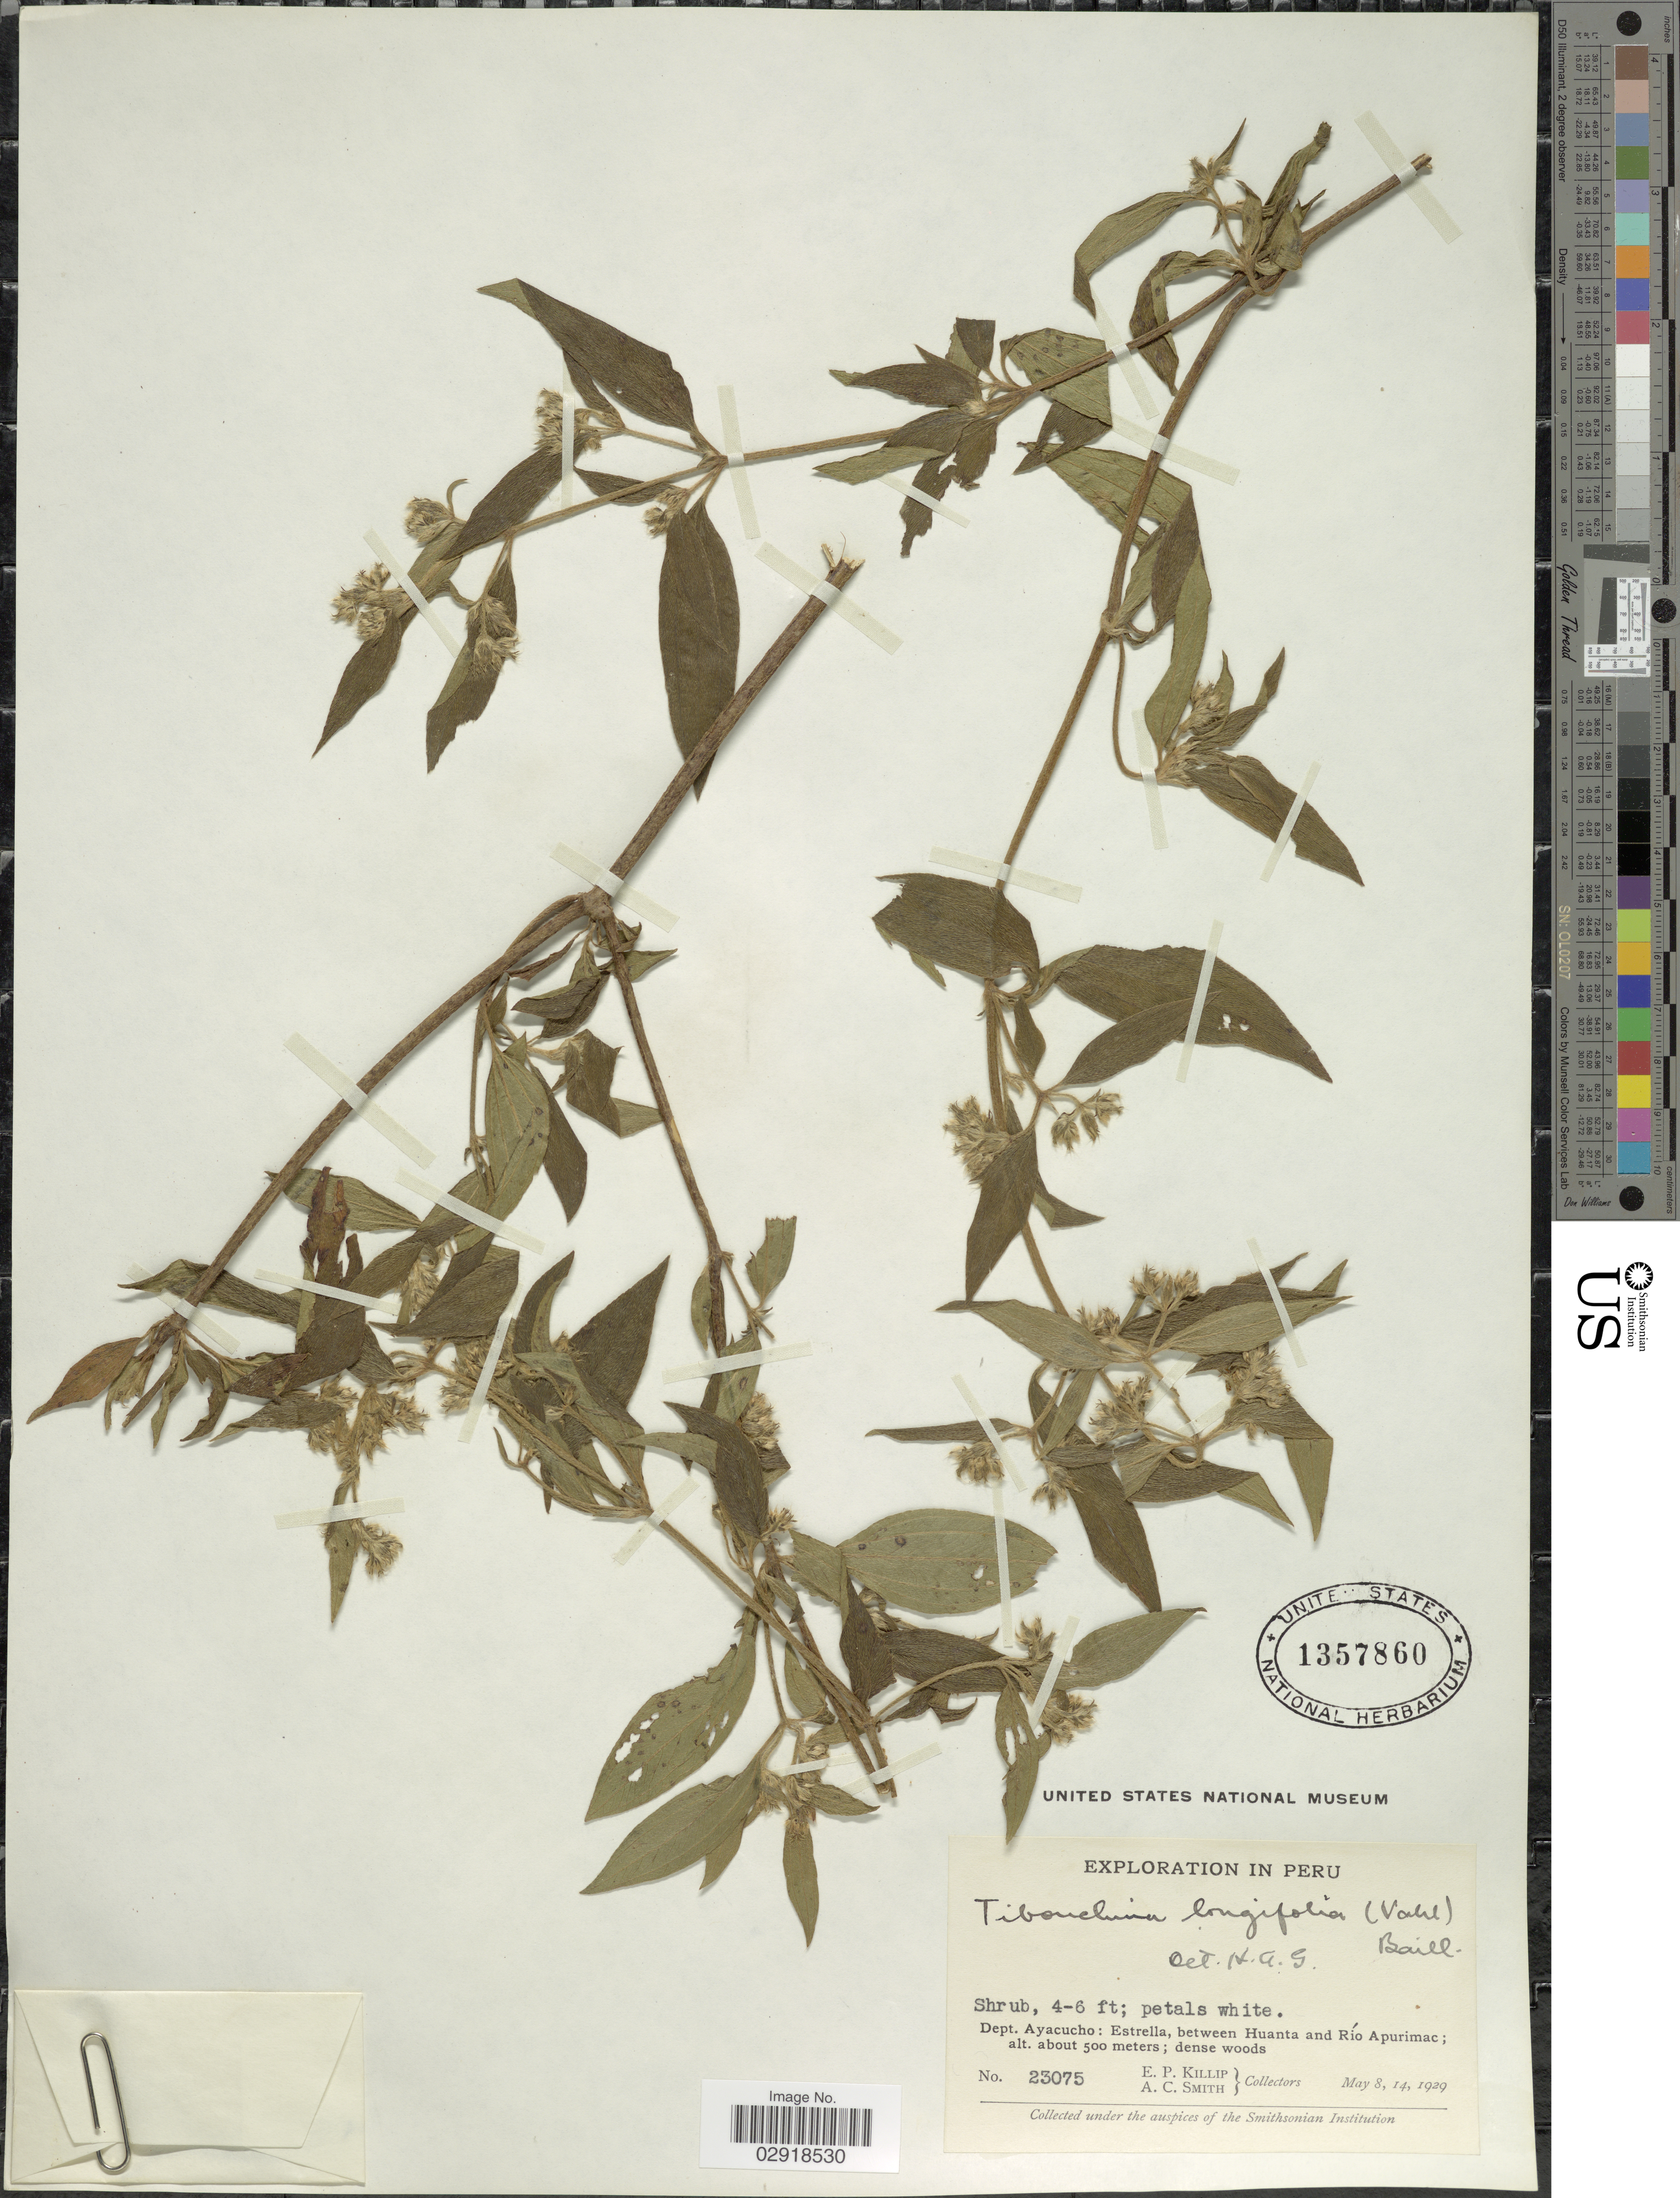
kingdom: Plantae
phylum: Tracheophyta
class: Magnoliopsida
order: Myrtales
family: Melastomataceae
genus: Chaetogastra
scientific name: Chaetogastra longifolia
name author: (Vahl) DC.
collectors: E. P. Killip & A. C. Smith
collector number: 23075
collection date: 1929-05-08/1929-05-14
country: Peru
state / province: Ayacucho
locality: Dept. Ayacucho: Estrella, between Huanta and Río Apurimac.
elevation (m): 500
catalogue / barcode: US 1357860